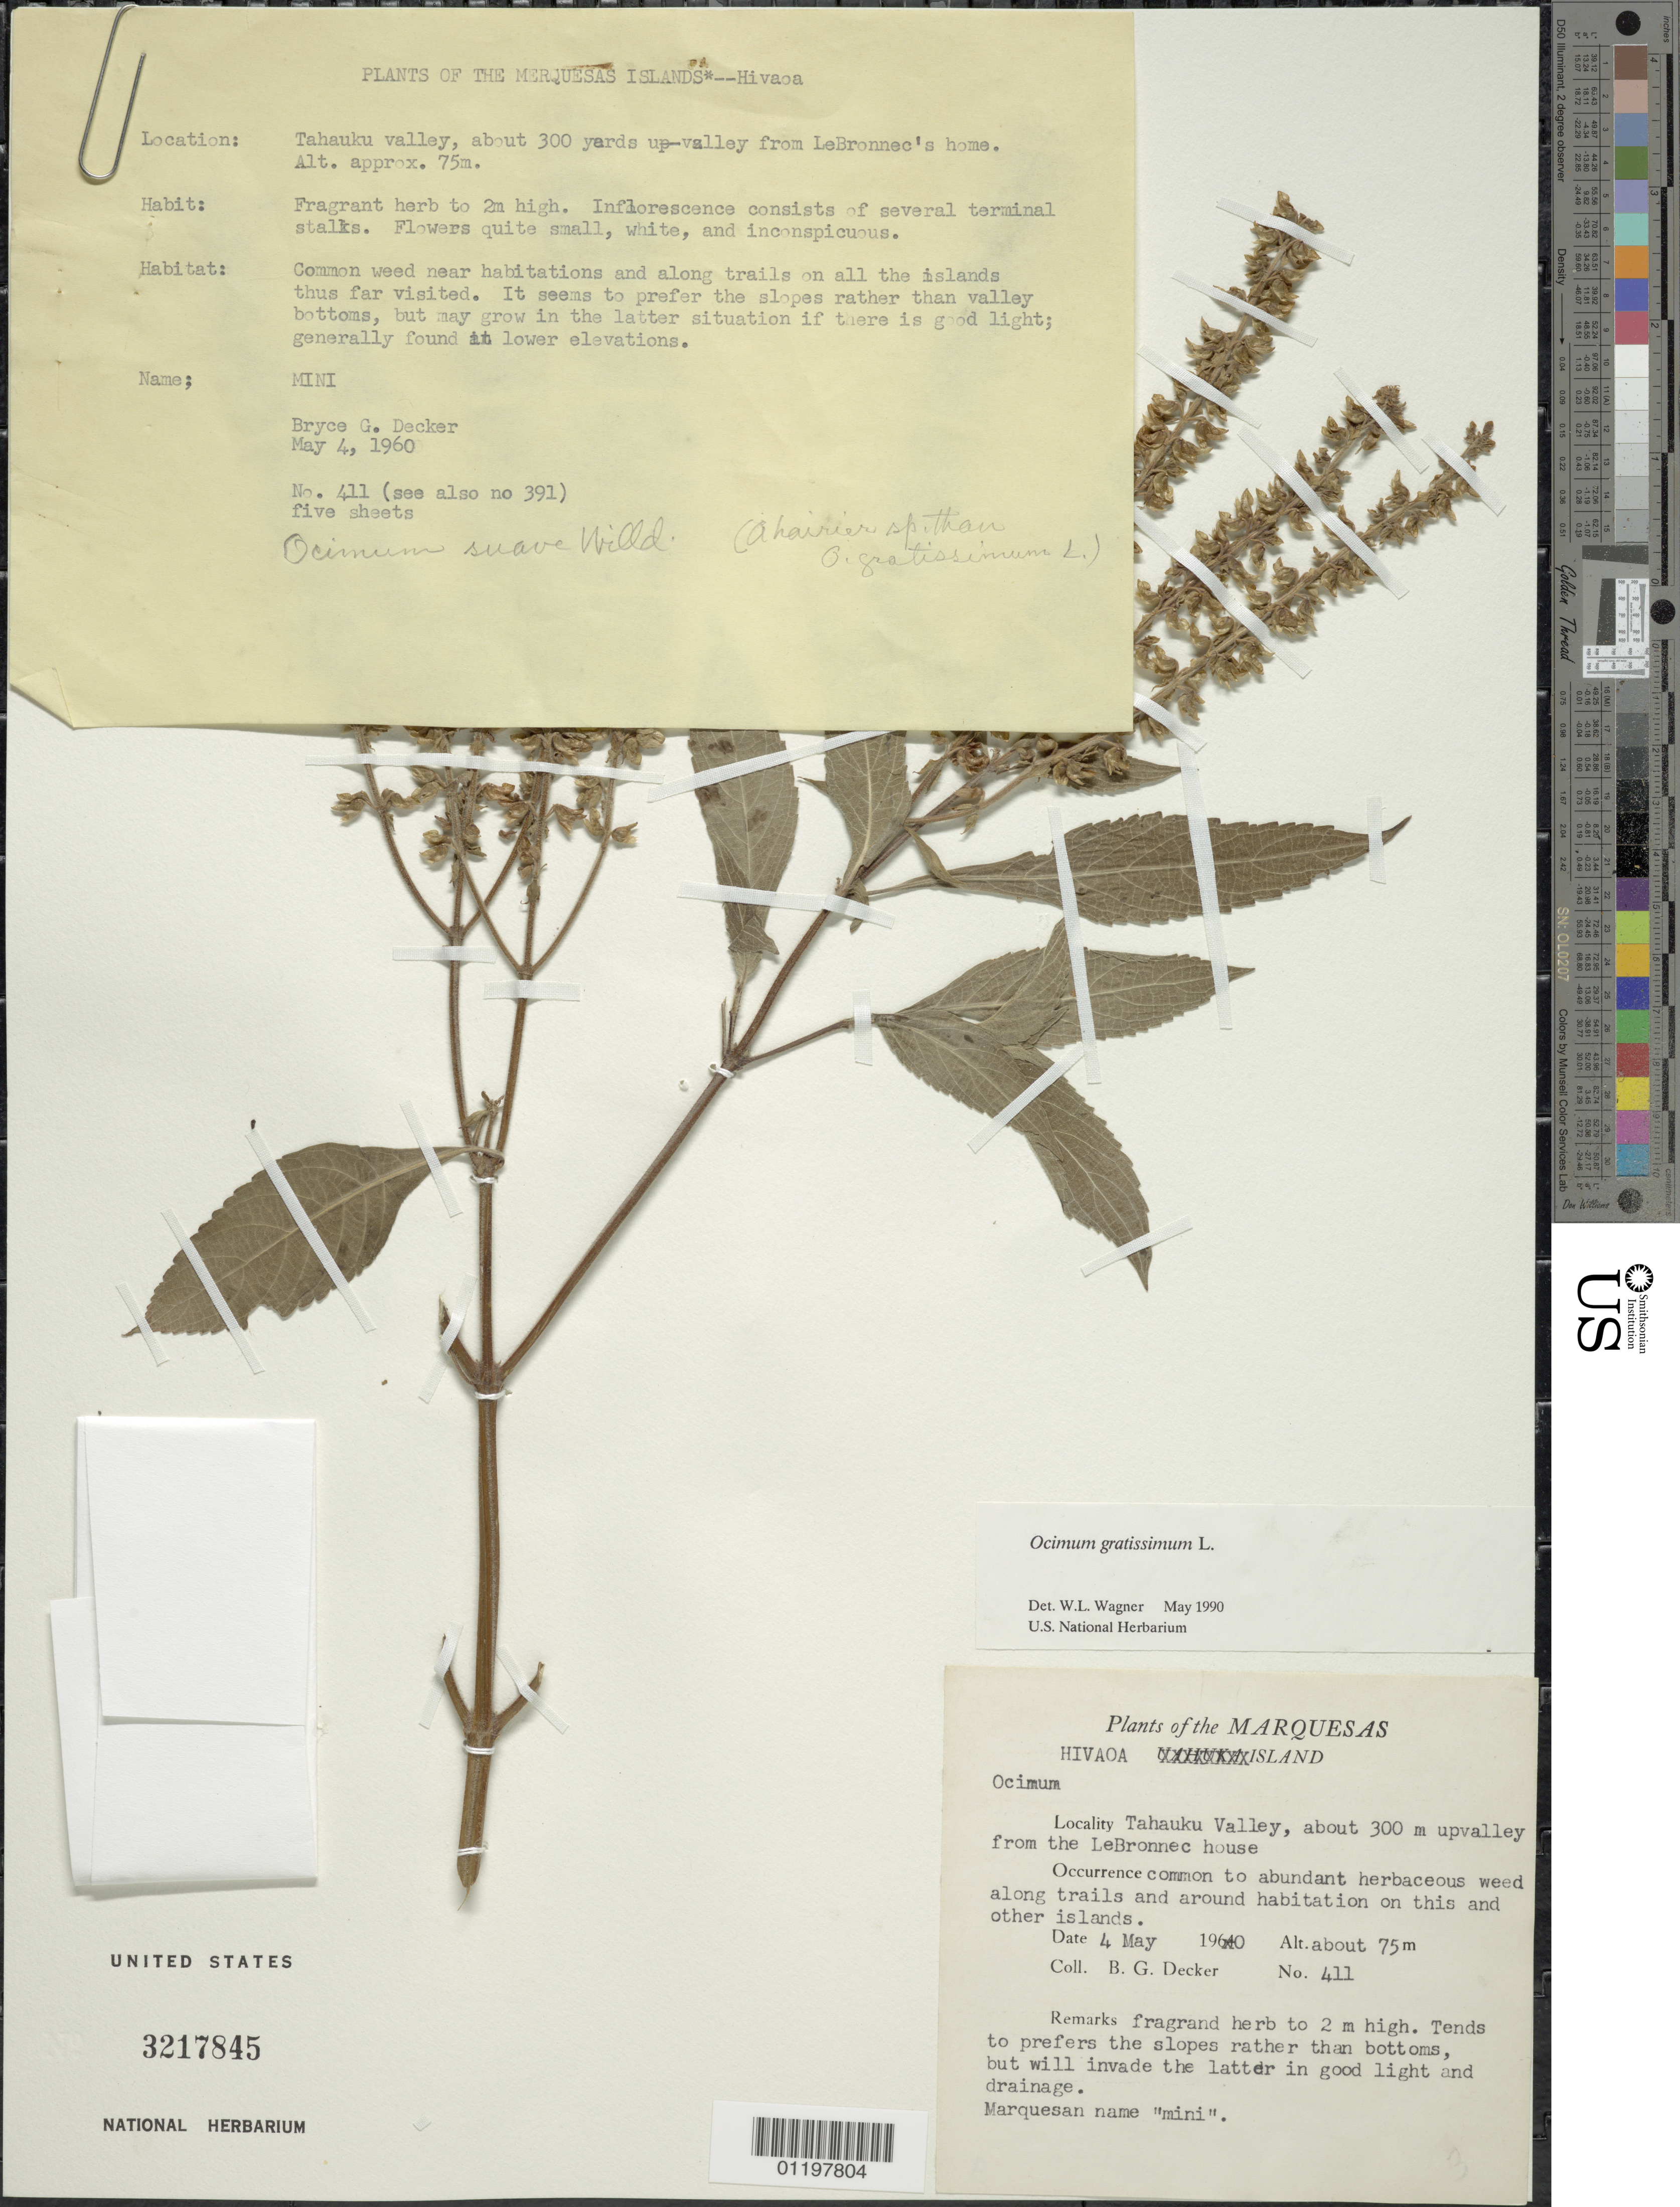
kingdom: Plantae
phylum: Tracheophyta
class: Magnoliopsida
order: Lamiales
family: Lamiaceae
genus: Ocimum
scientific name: Ocimum gratissimum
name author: L.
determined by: Wagner, W. L., (BOT), Smithsonian Institution - National Museum of Natural History (UNITED STATES)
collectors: B. G. Decker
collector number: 411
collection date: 1960-05-04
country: French Polynesia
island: Hiva Oa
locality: Tahauka valley, 300 yards up from LeBronnec's home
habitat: Near habitations and along trails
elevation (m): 75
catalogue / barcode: US 3217845